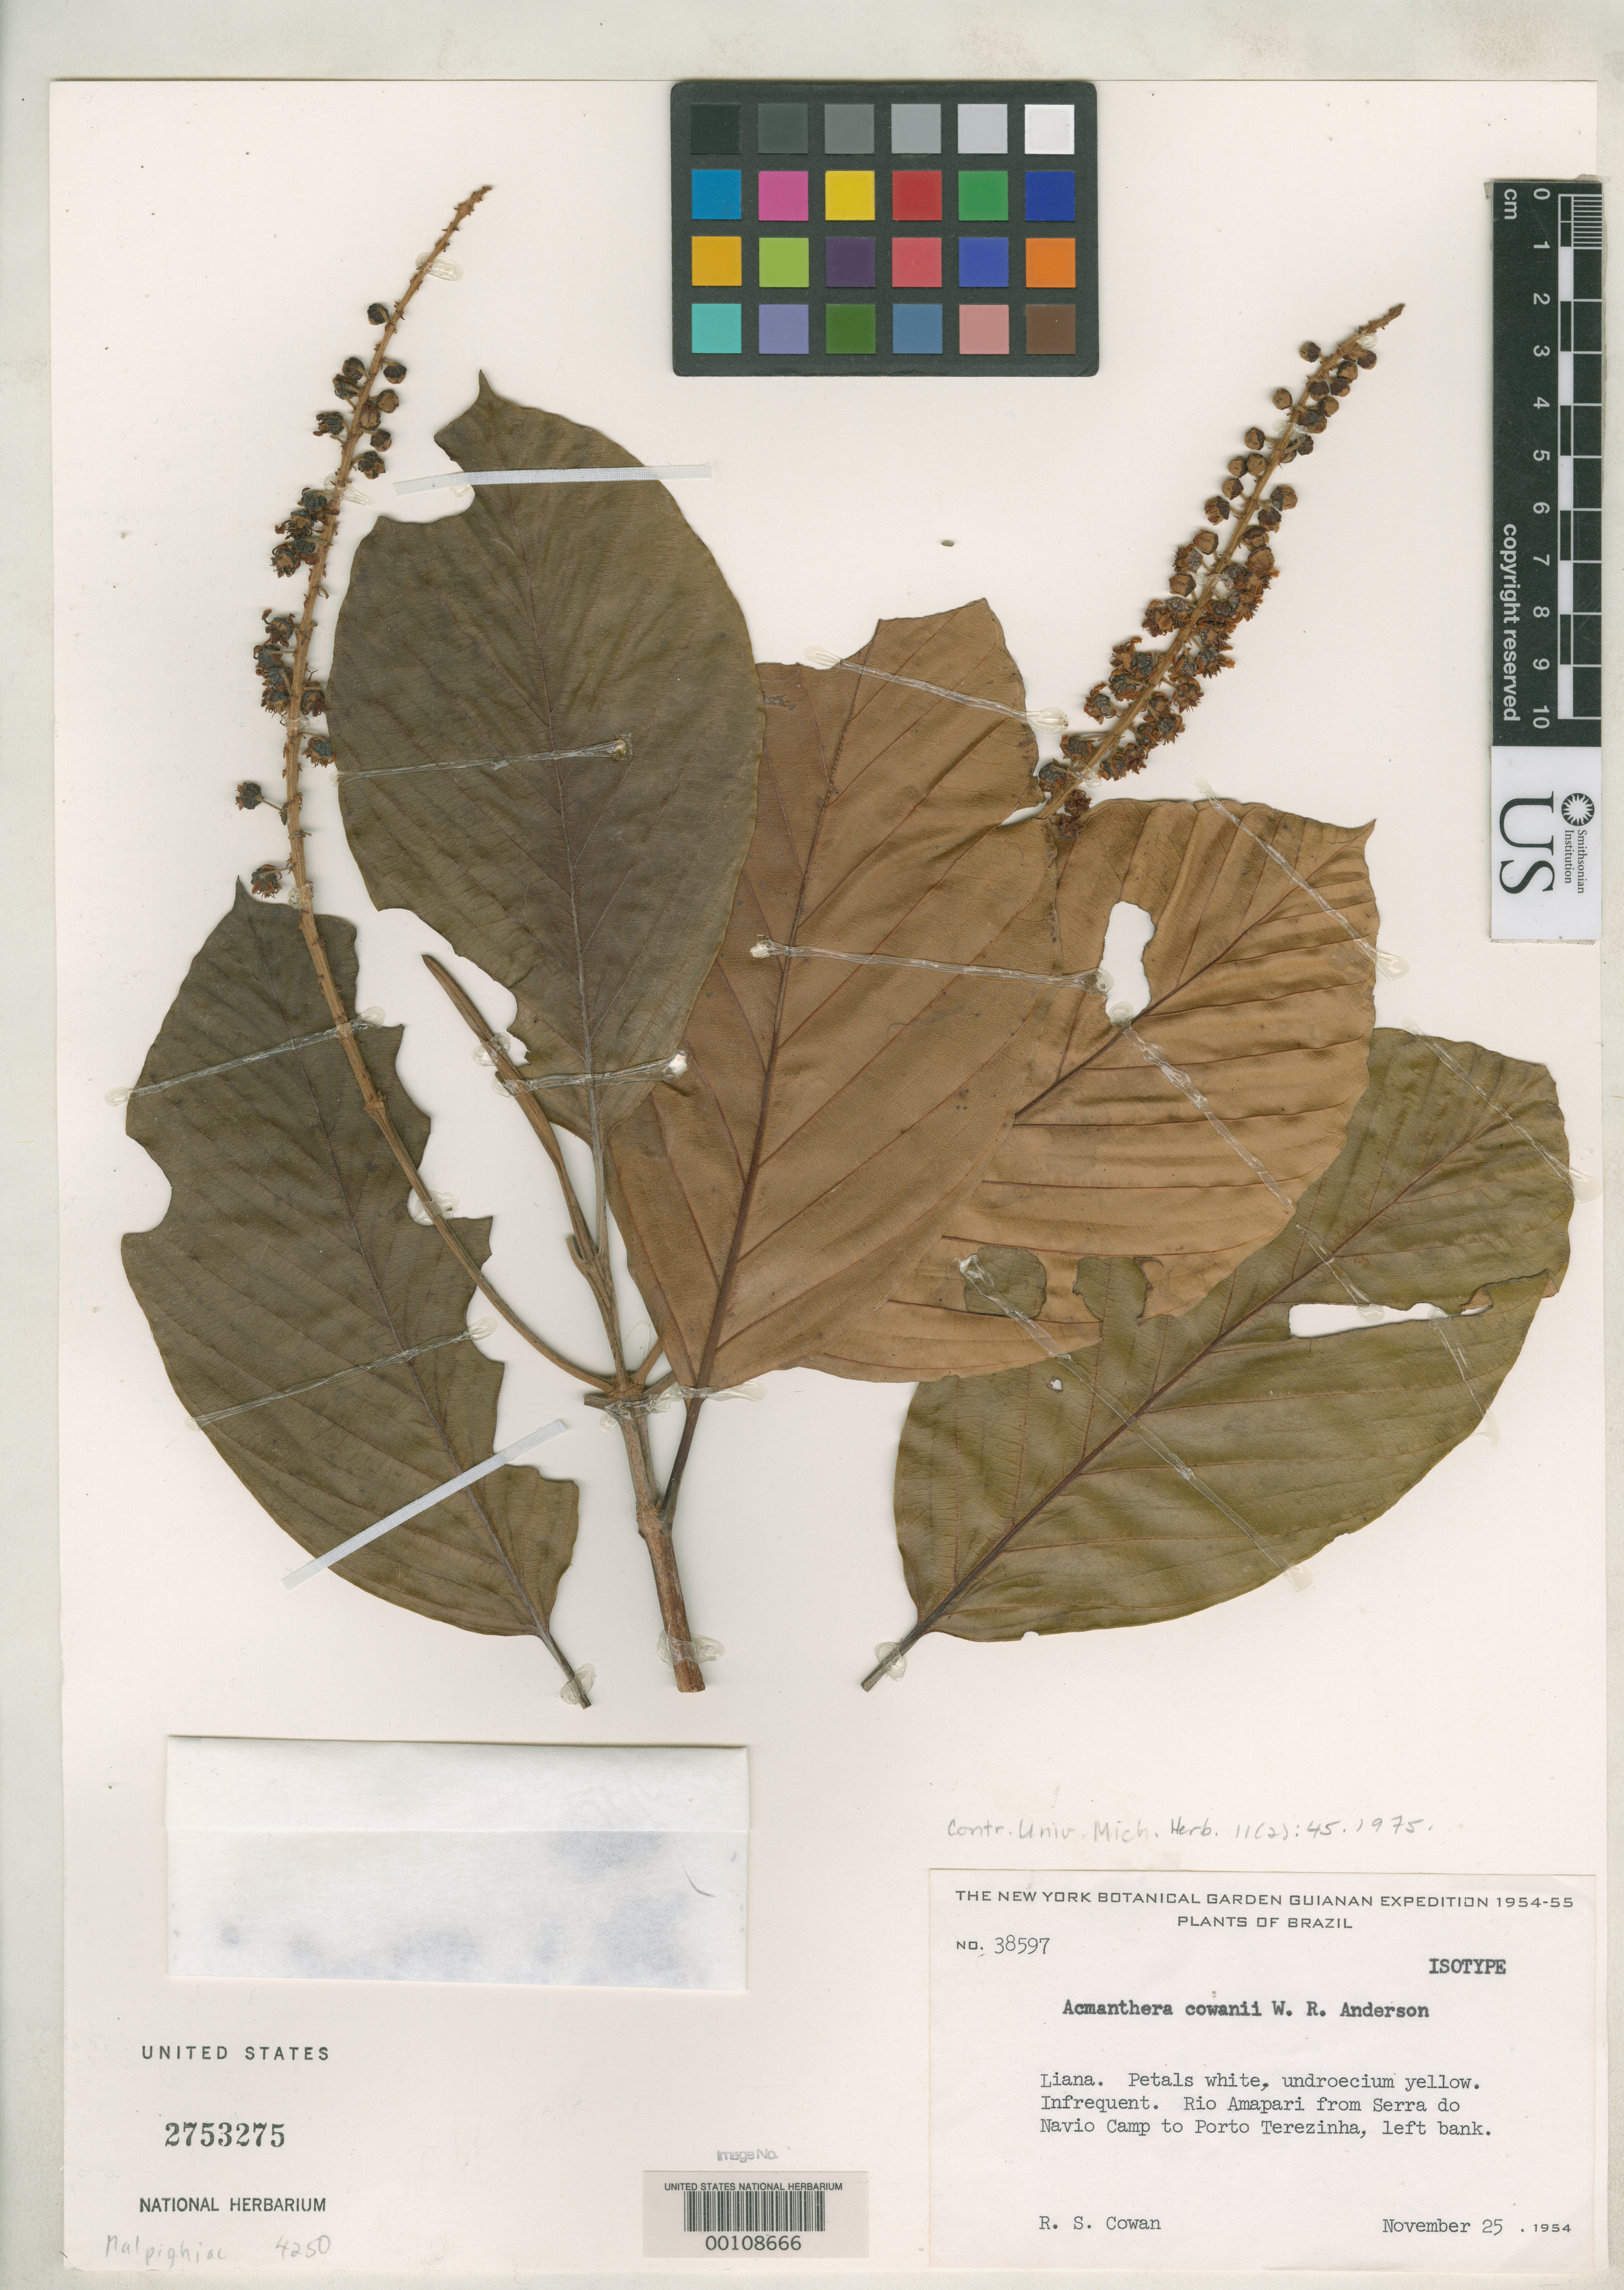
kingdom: Plantae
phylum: Tracheophyta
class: Magnoliopsida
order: Malpighiales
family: Malpighiaceae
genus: Acmanthera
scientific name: Acmanthera cowanii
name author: W.R. Anderson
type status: Isotype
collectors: R. S. Cowan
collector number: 38597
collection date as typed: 25 Nov 1954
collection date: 1954-11-25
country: Brazil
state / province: Amapá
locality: Rio Amapari from Serra do Navio Campto porto Terezinha.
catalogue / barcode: US 2753275